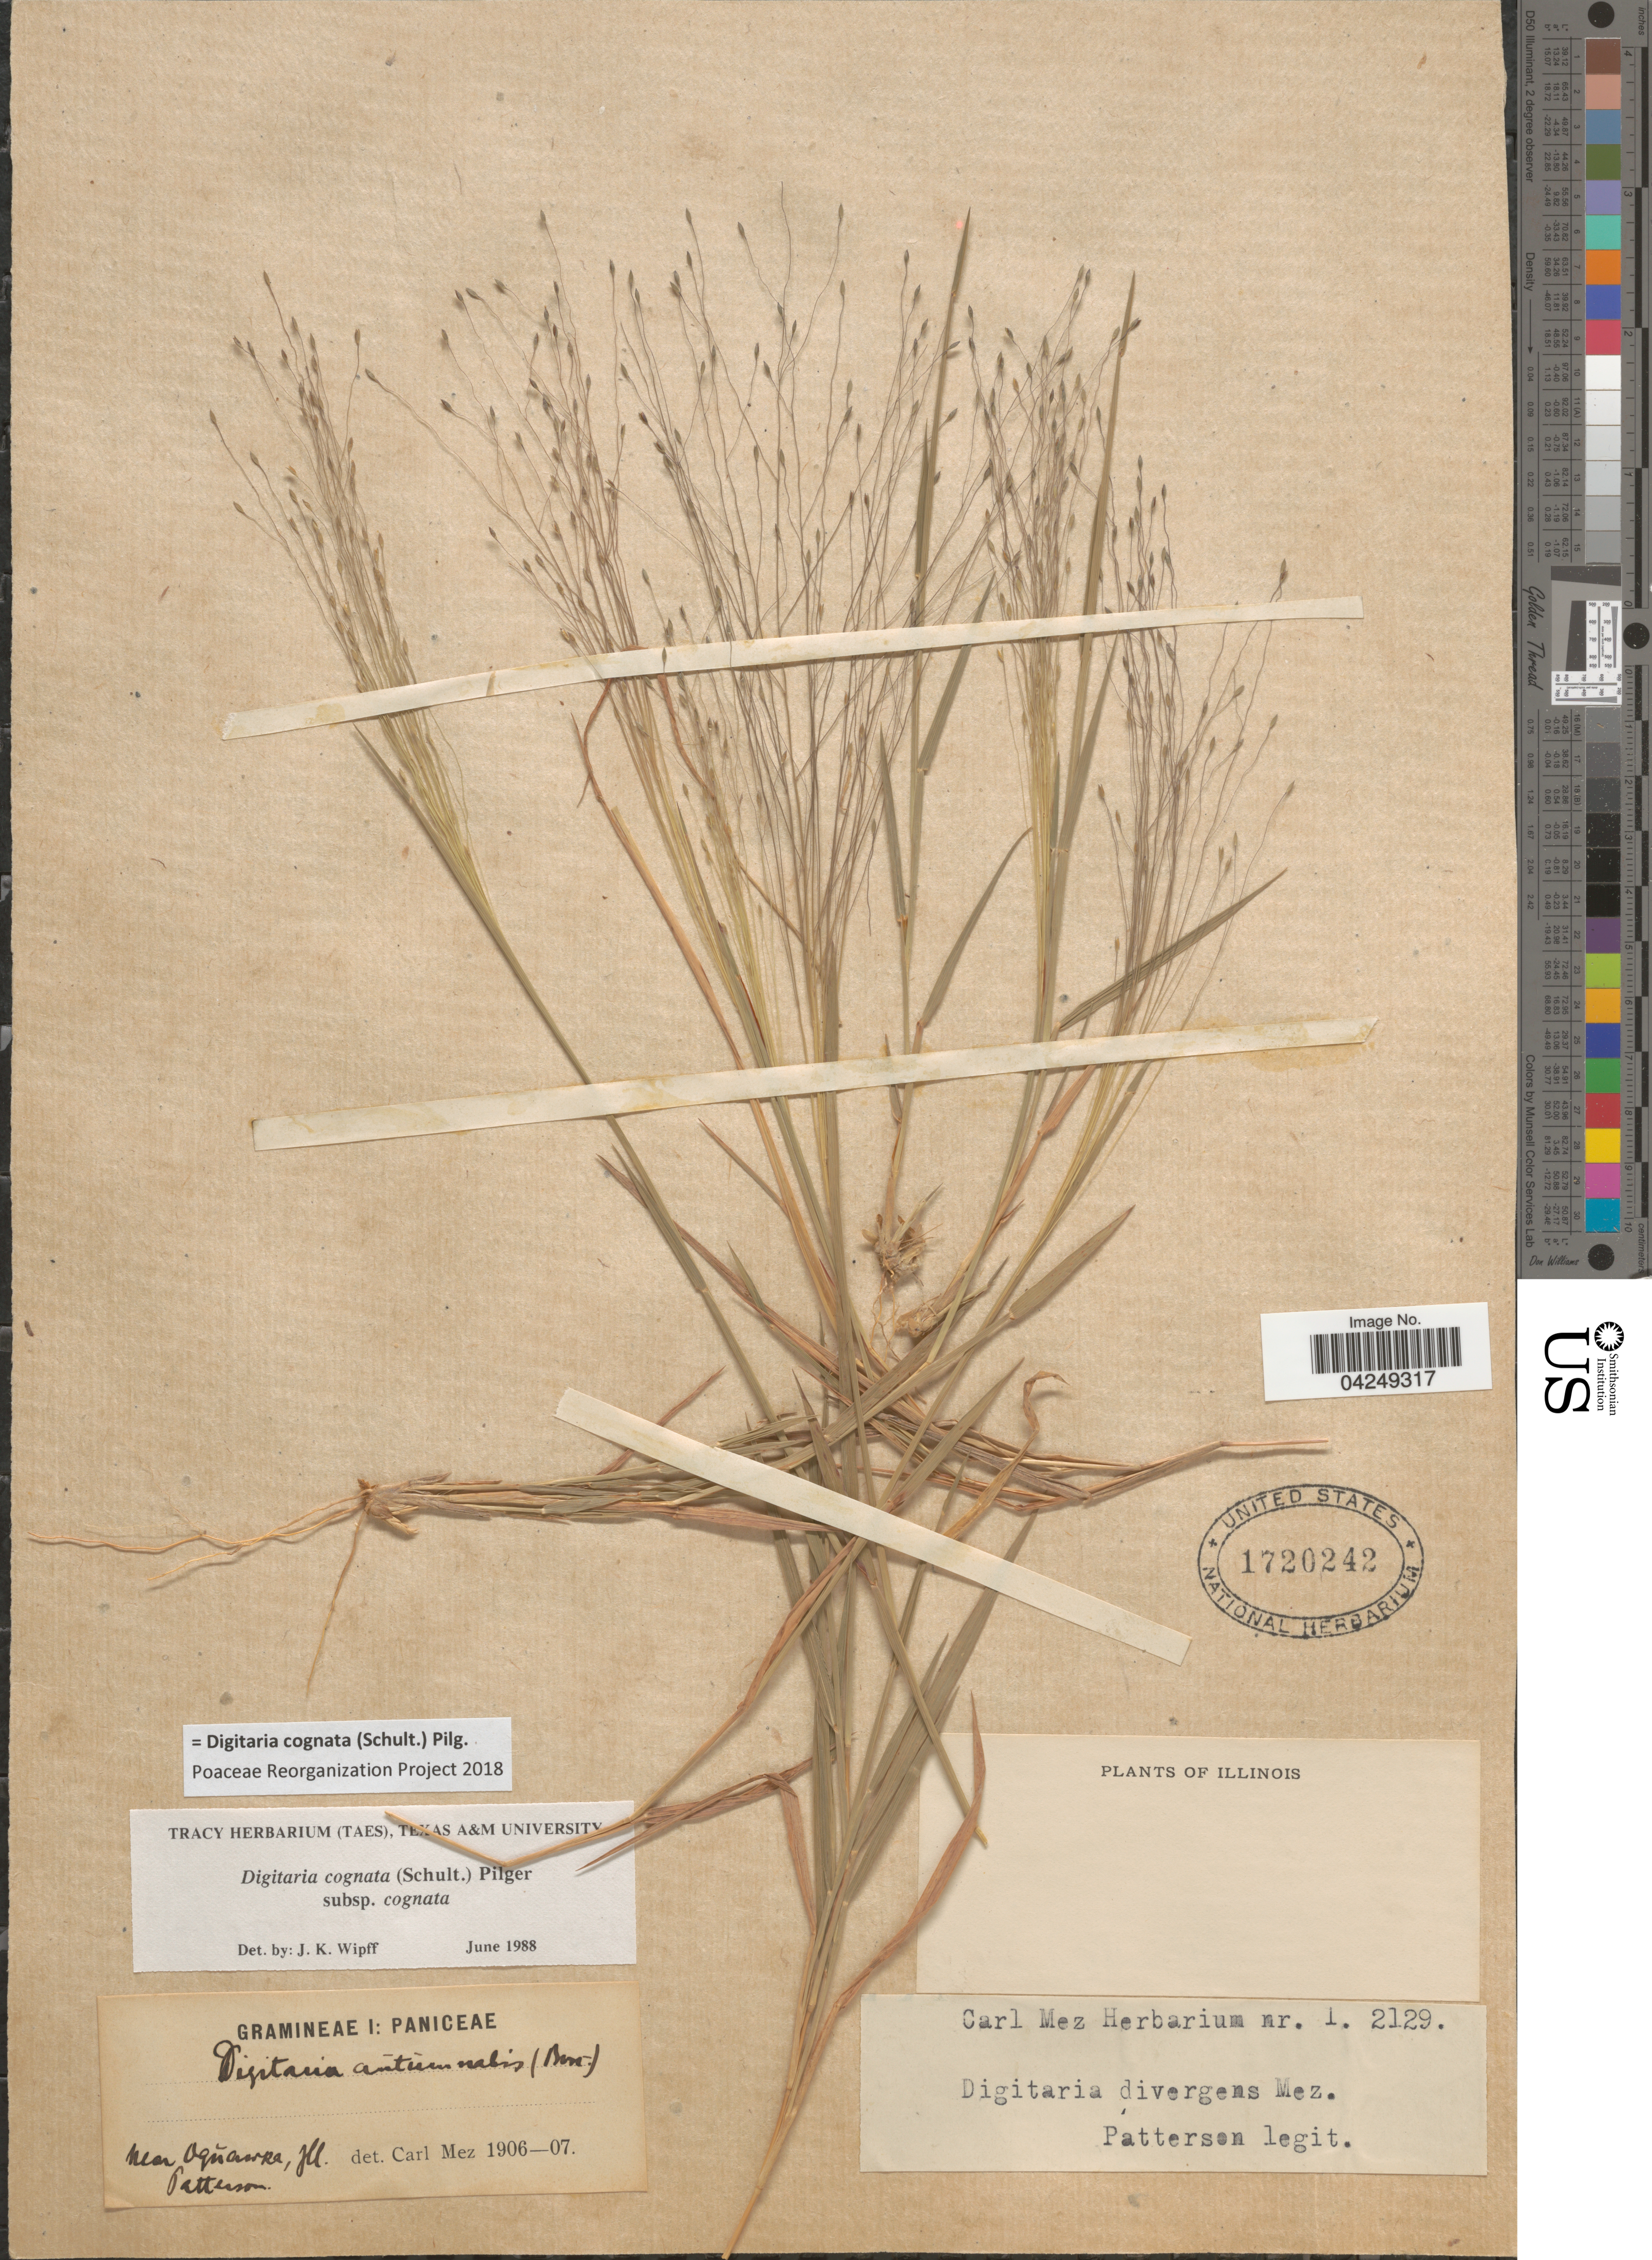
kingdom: Plantae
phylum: Tracheophyta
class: Liliopsida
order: Poales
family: Poaceae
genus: Digitaria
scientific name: Digitaria cognata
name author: (Scult.) Pilg.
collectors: -. Patterson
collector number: I. 2129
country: United States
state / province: Illinois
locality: Near Oquawka.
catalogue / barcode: US 1720242